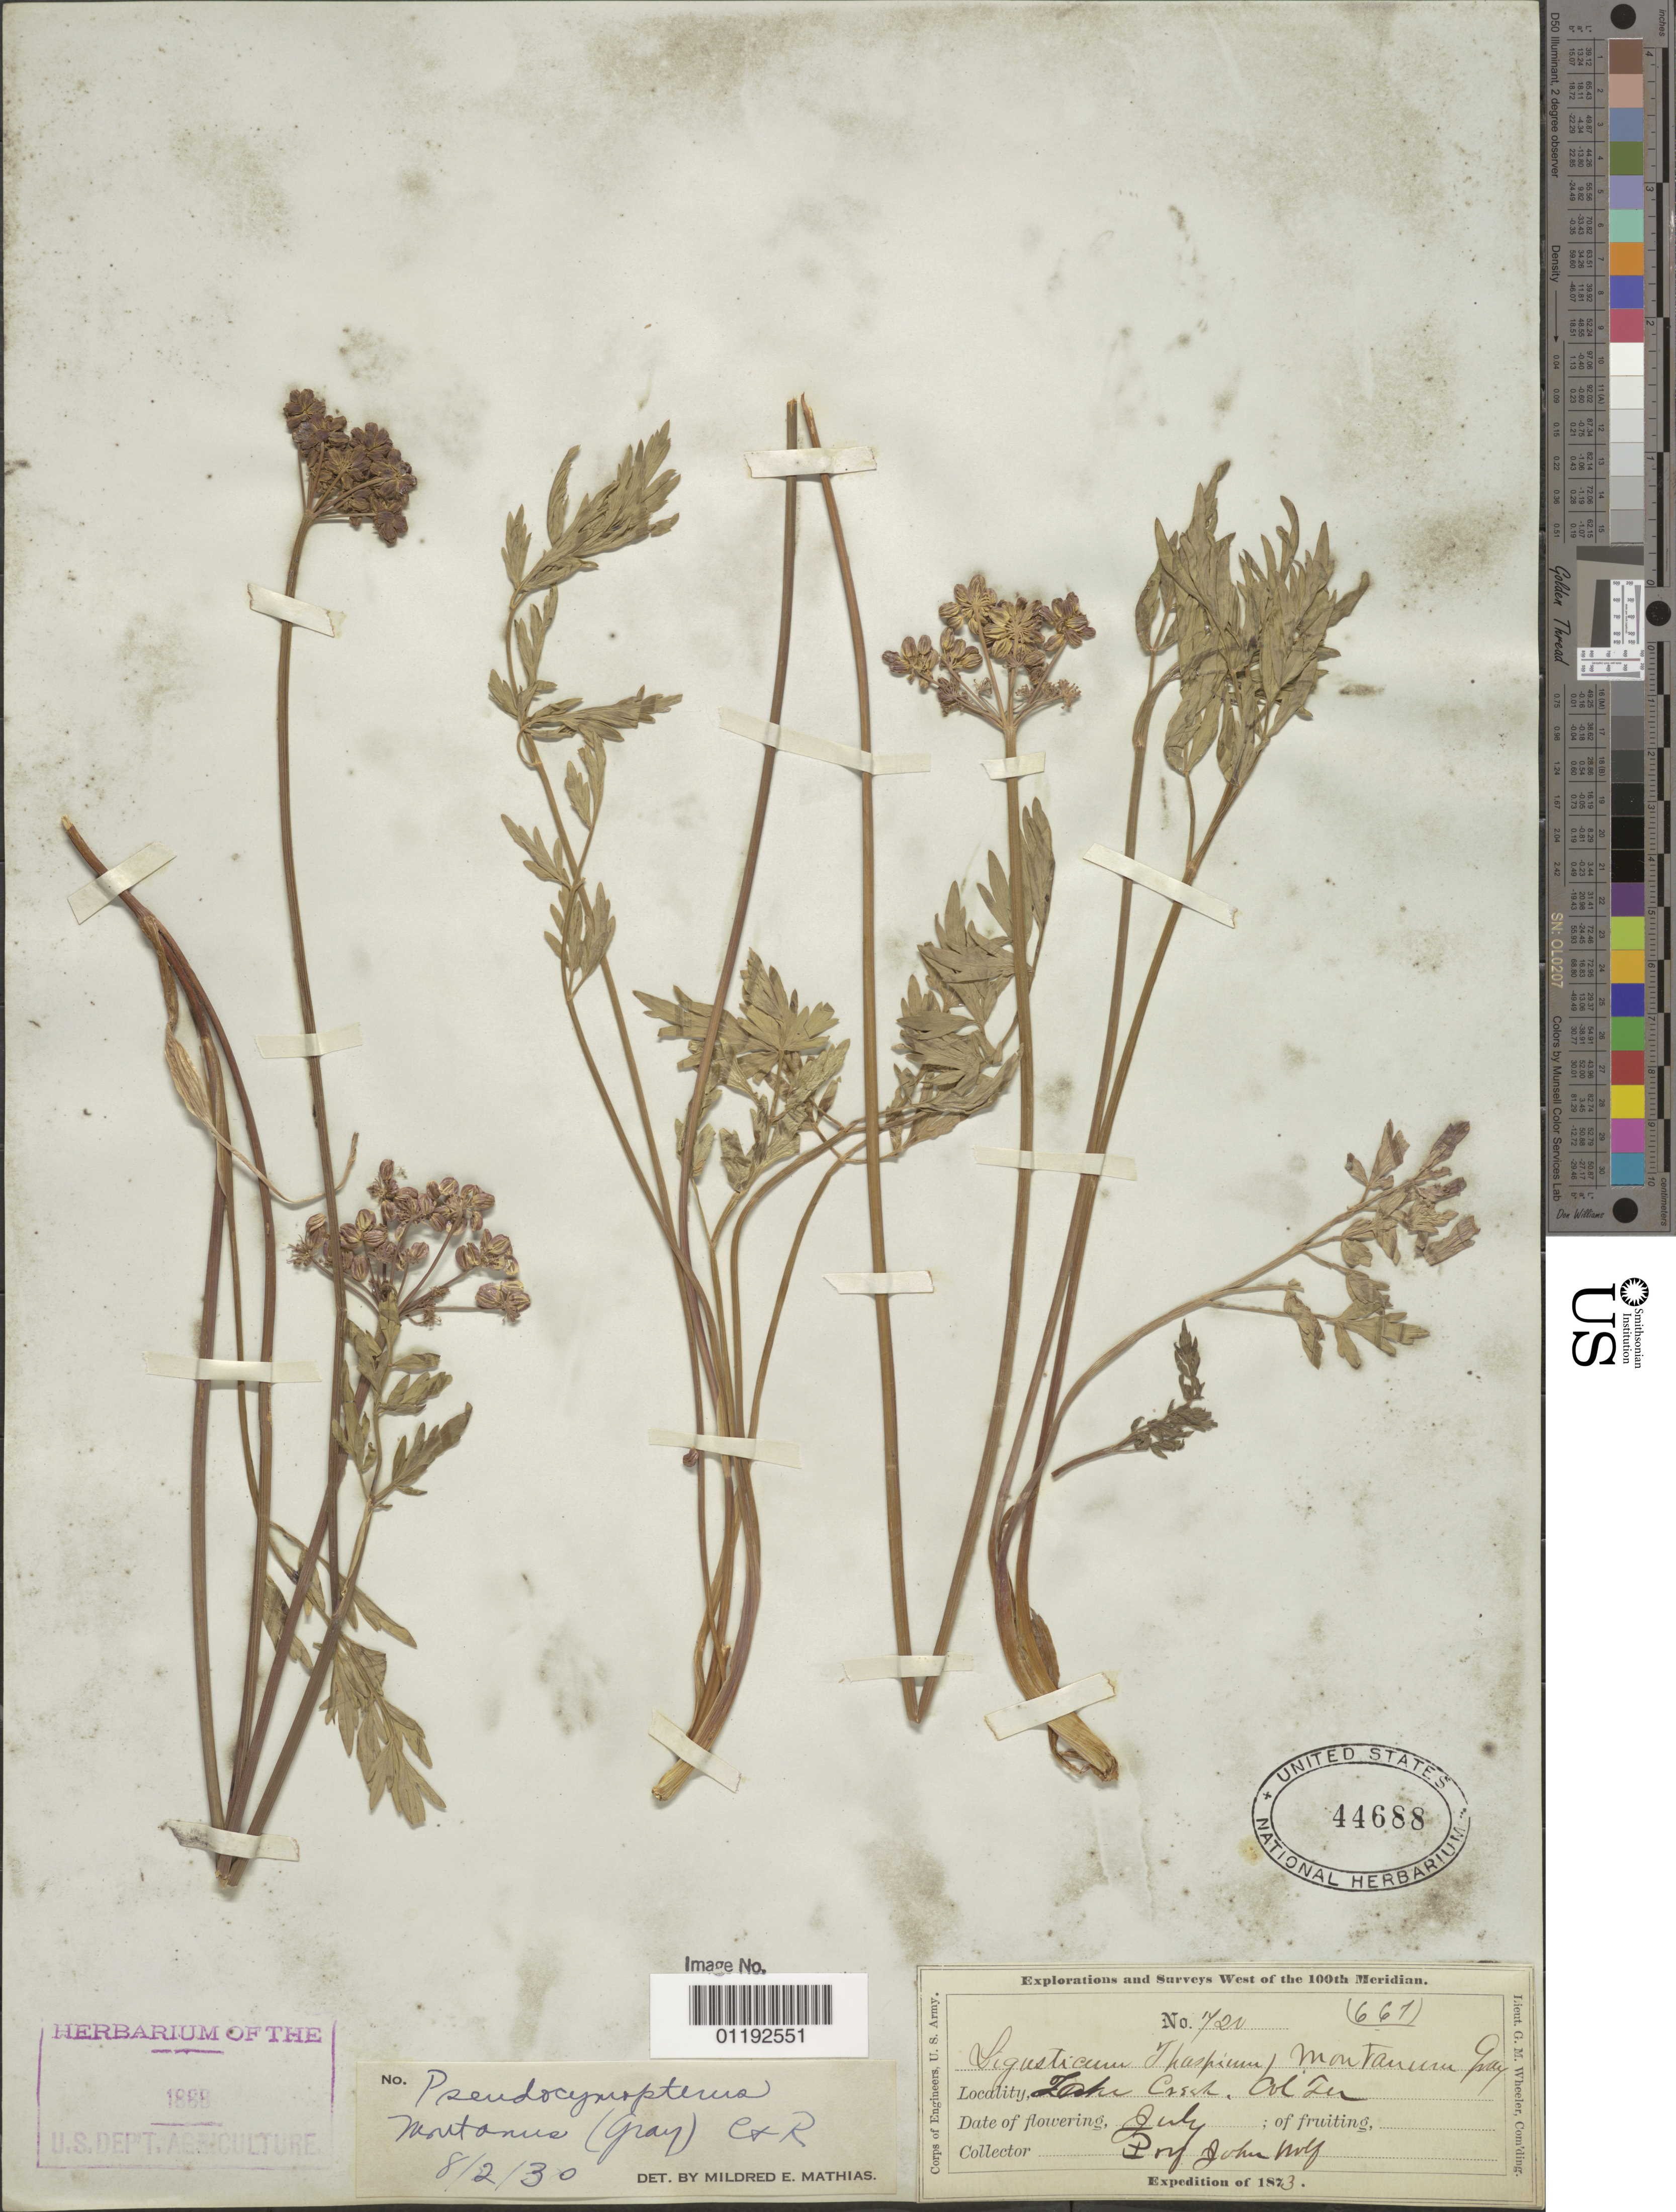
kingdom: Plantae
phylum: Tracheophyta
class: Magnoliopsida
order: Apiales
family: Apiaceae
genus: Pseudocymopterus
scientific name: Pseudocymopterus montanus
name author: (A. Gray) J.M. Coult. & Rose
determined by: Mathias, M. E.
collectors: J. Wolf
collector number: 720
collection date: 1873-07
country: United States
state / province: Colorado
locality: Lake Creek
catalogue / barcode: US 44688